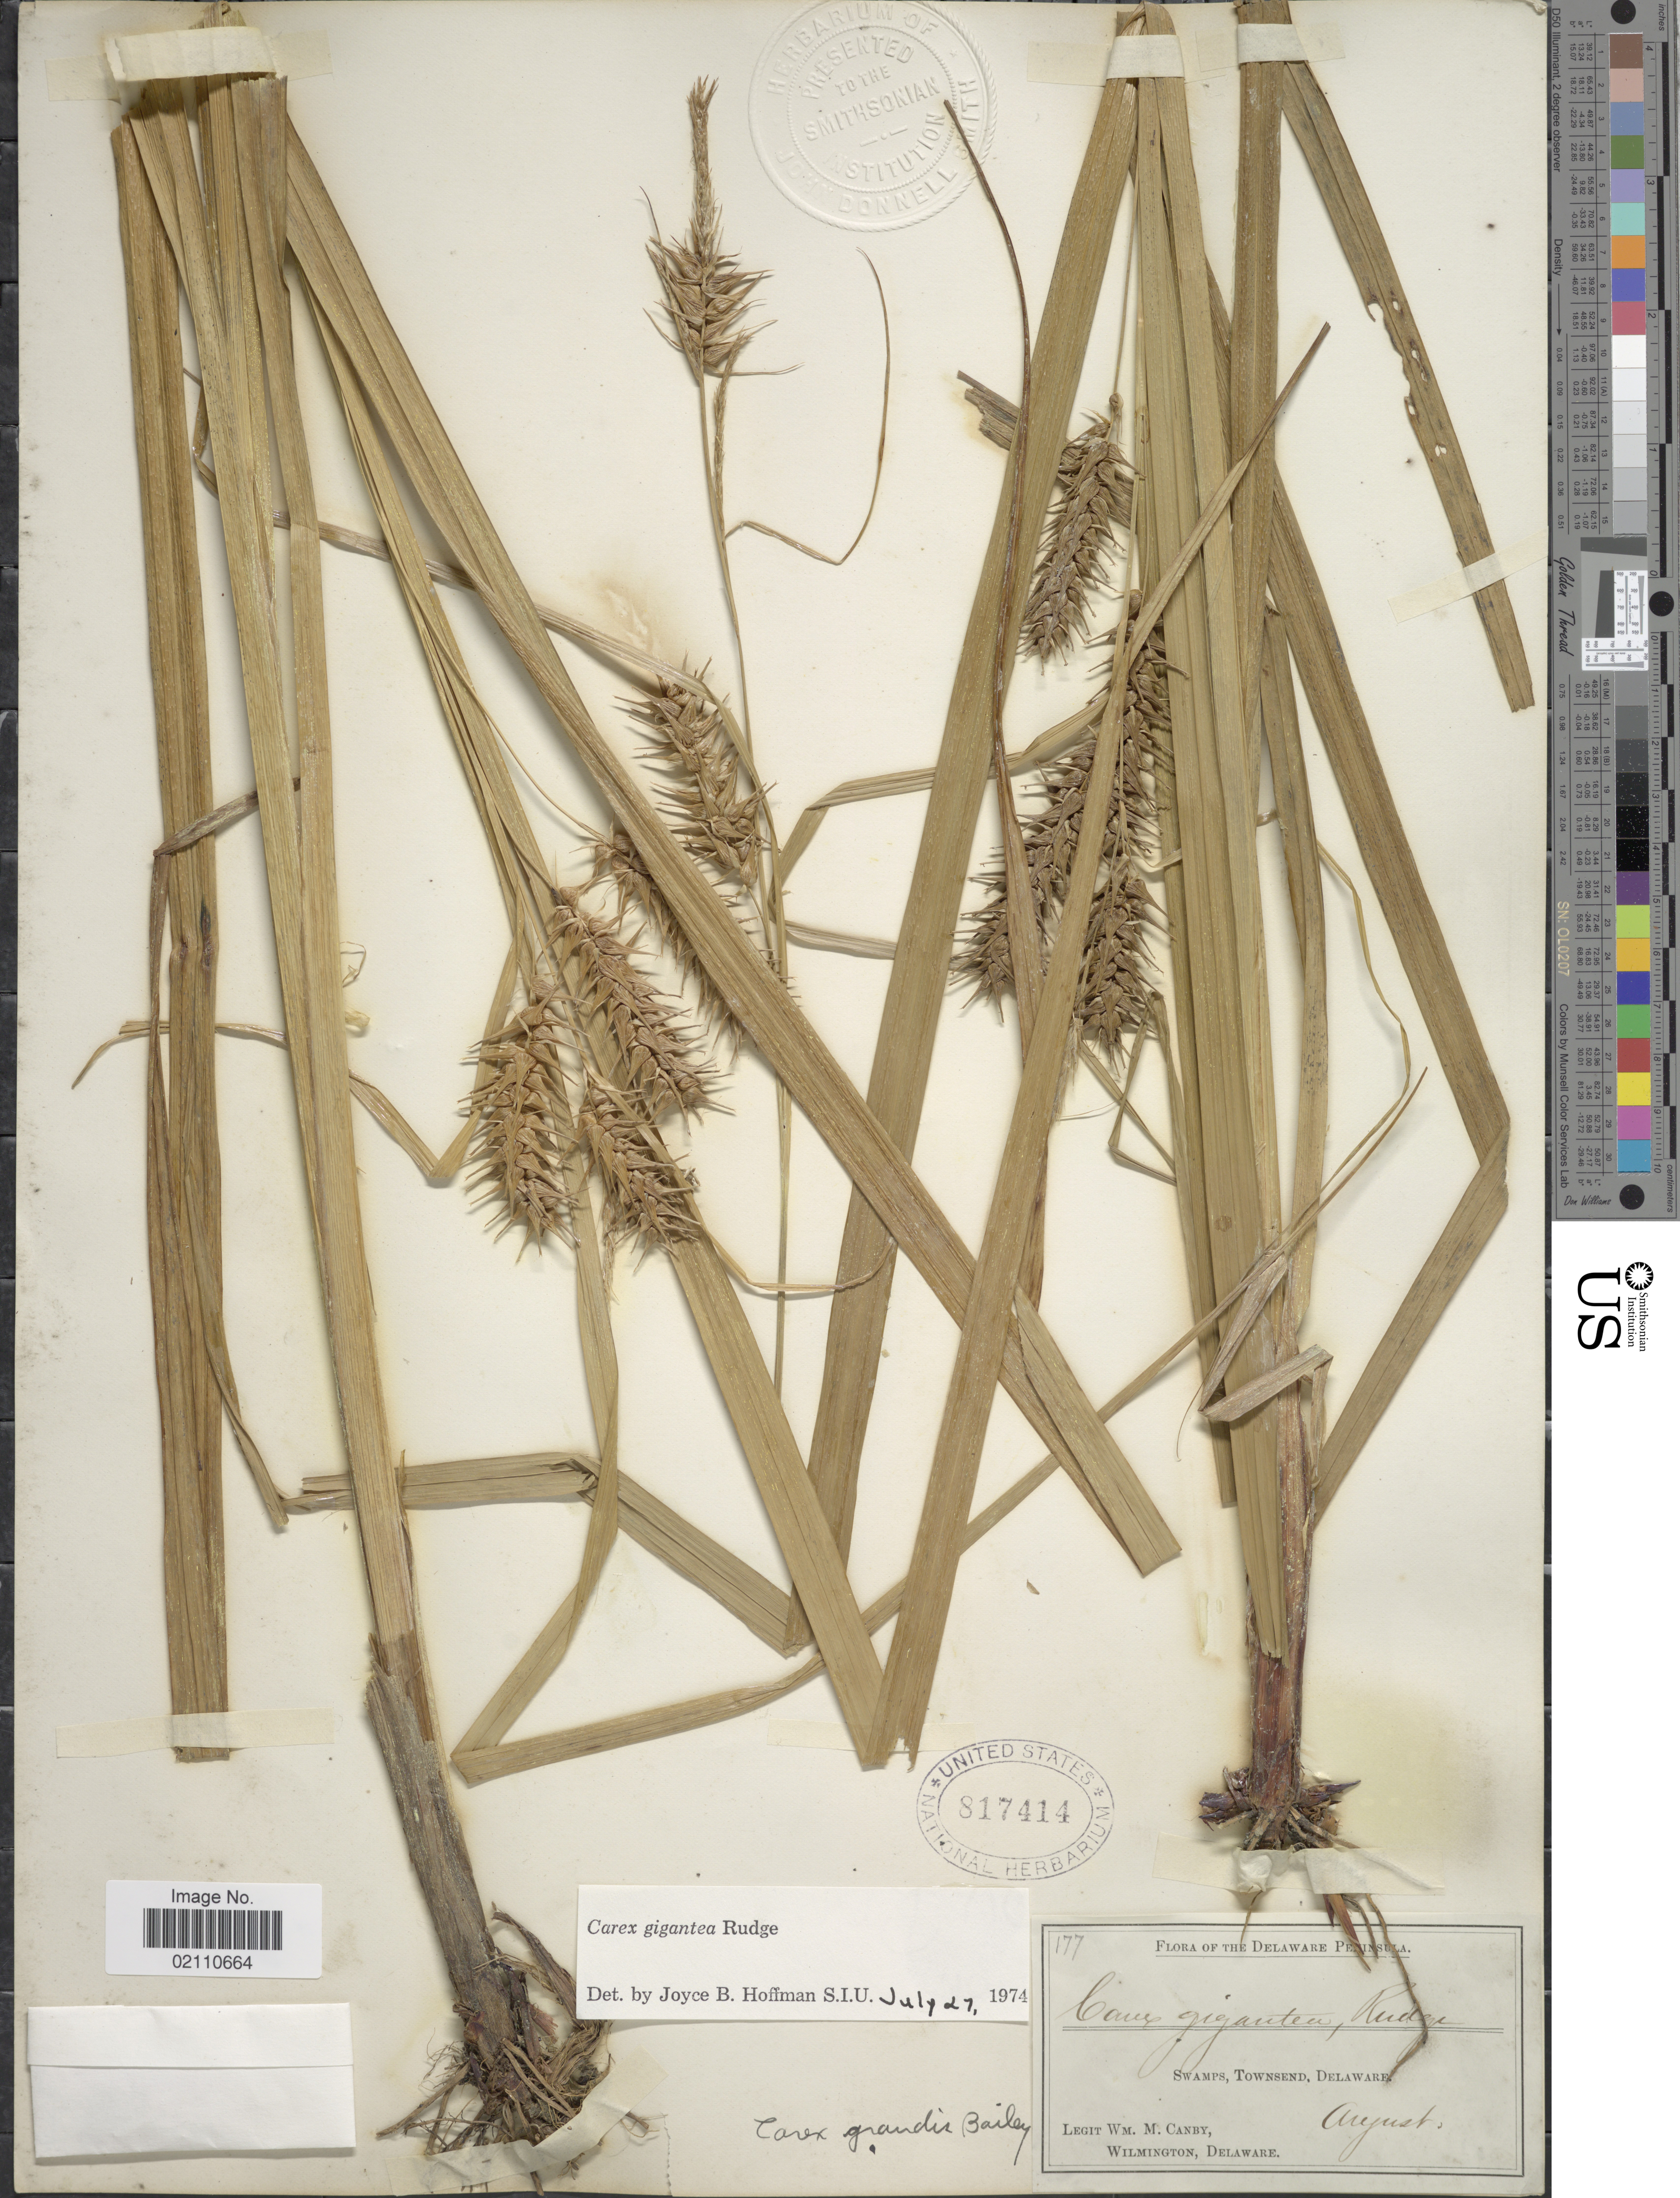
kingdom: Plantae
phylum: Tracheophyta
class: Liliopsida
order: Poales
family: Cyperaceae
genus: Carex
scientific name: Carex gigantea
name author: Rudge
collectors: W. M. Canby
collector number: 177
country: United States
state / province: Delaware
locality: Swamps, Townsend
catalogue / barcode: US 817414